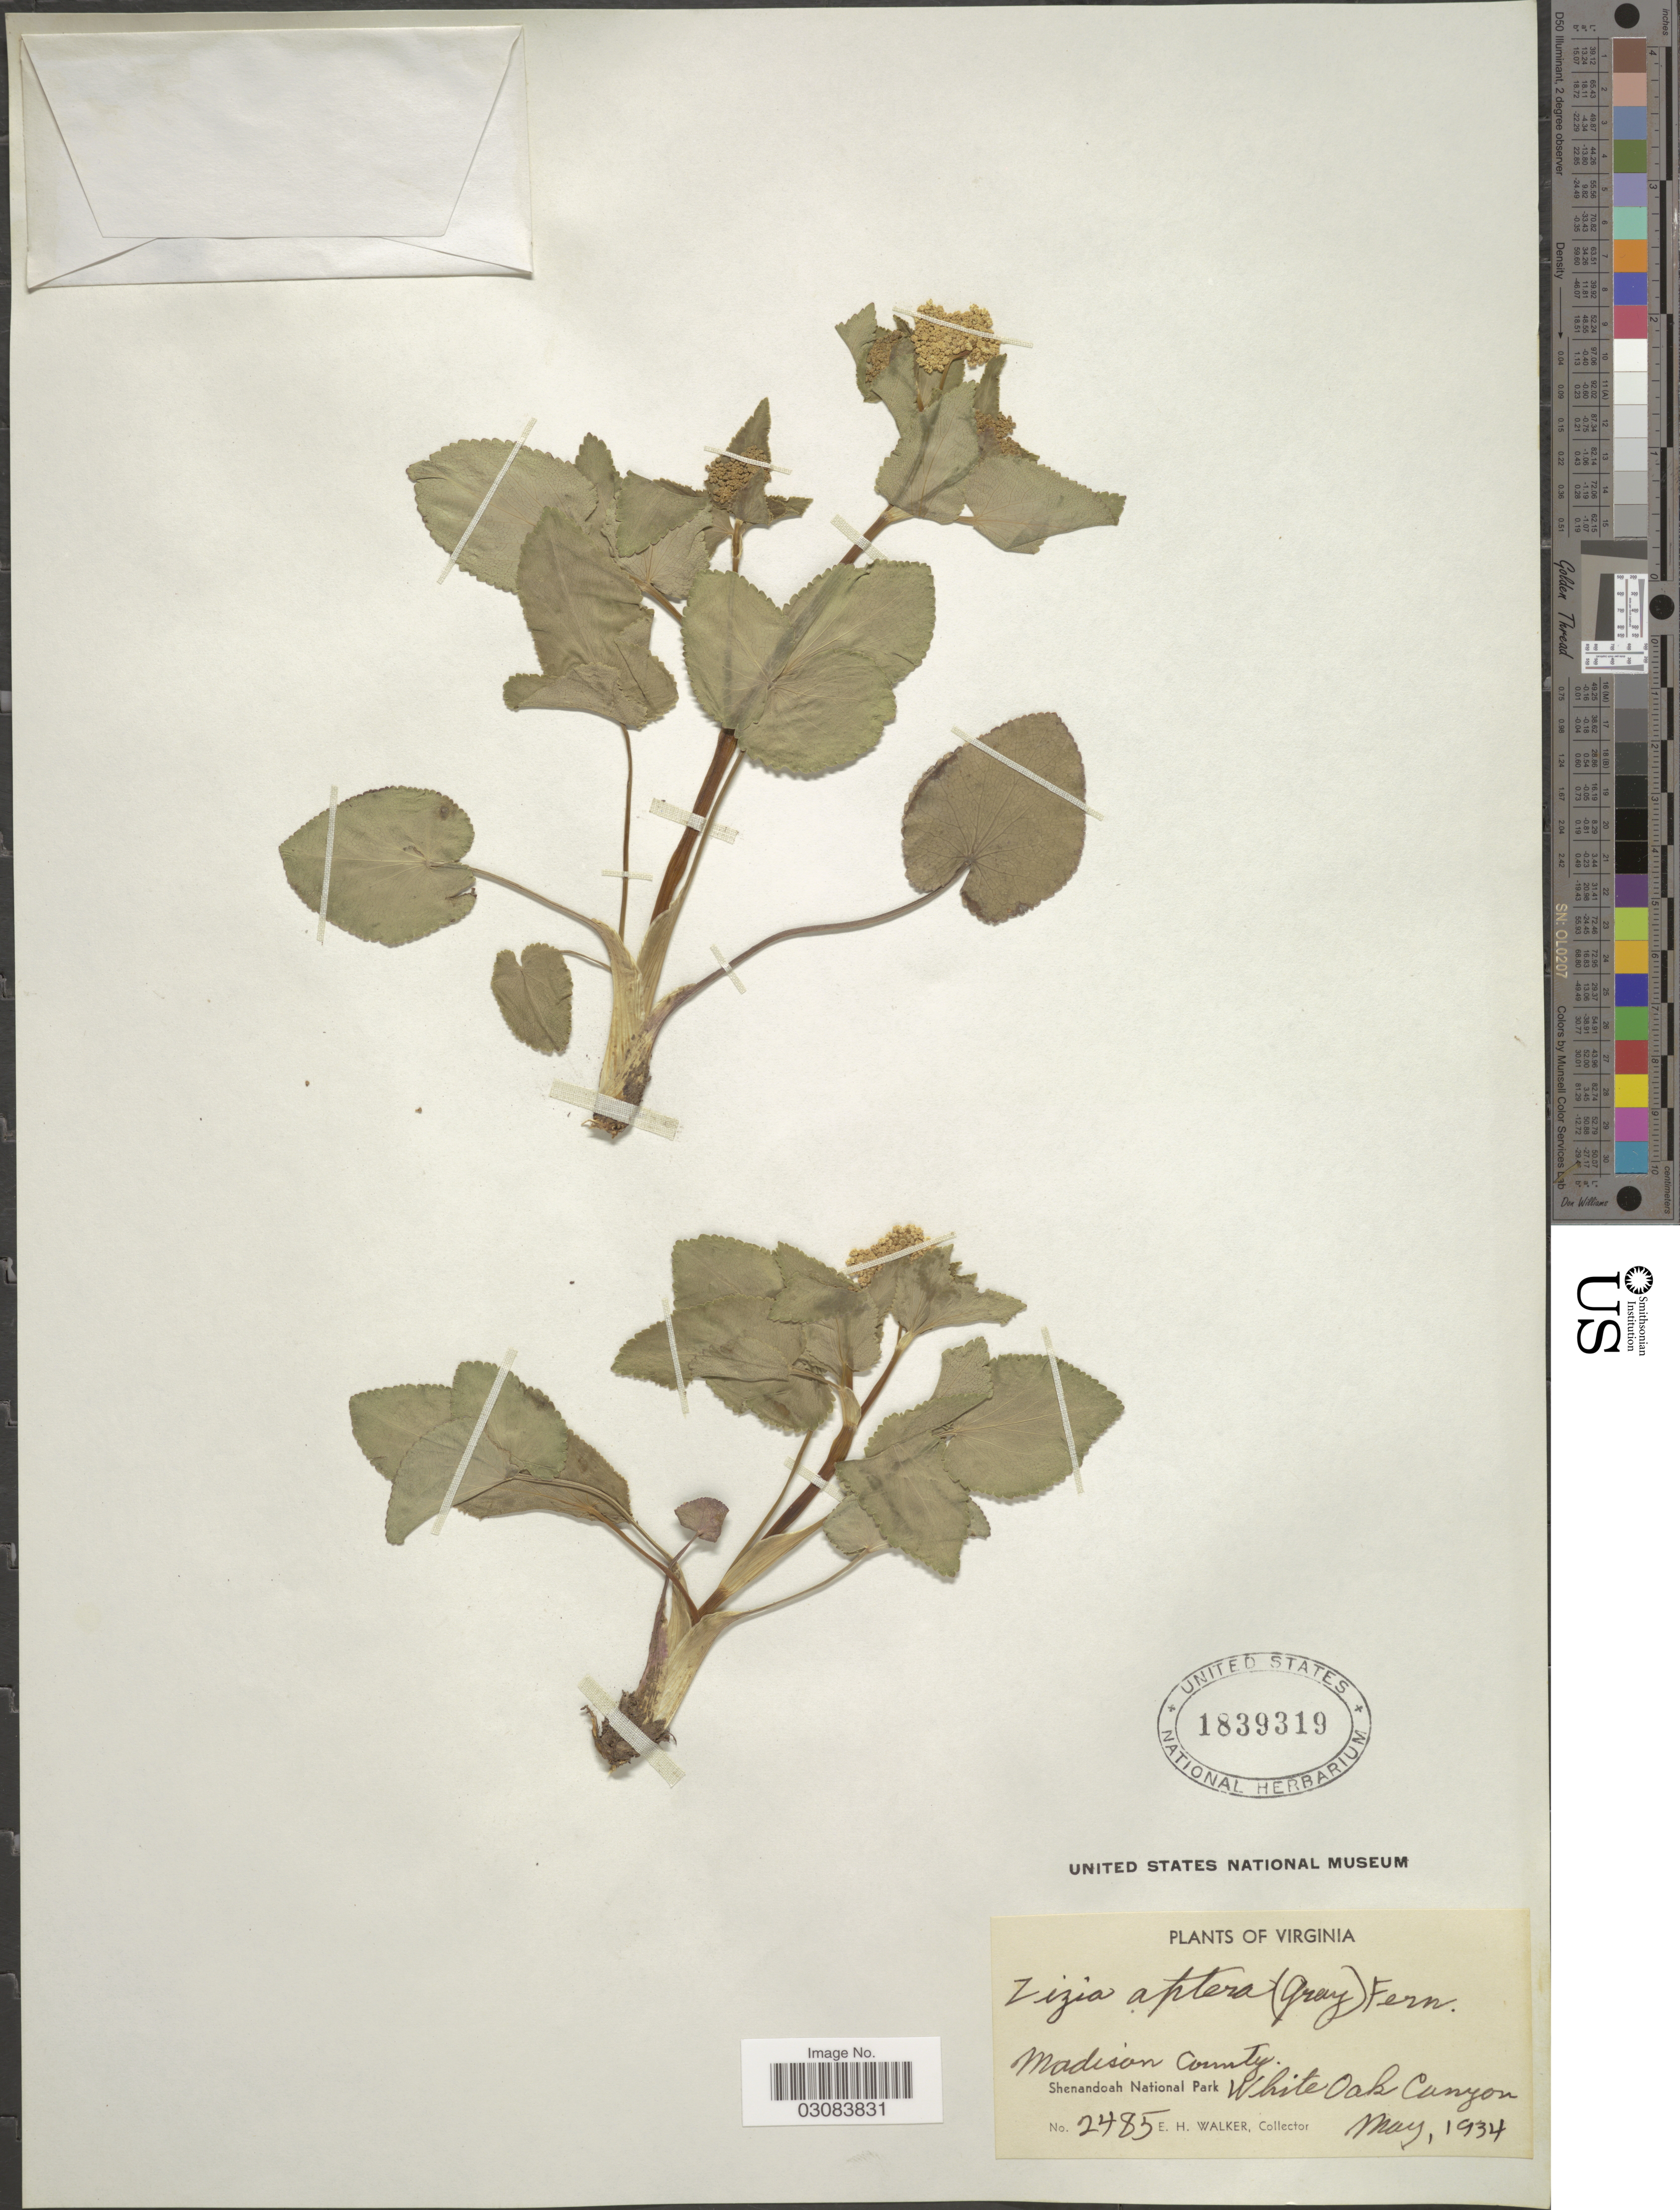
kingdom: Plantae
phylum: Tracheophyta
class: Magnoliopsida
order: Apiales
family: Apiaceae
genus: Zizia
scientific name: Zizia aptera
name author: (A. Gray) Fernald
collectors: E. H. Walker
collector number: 2485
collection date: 1934-05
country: United States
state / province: Virginia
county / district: Madison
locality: Shenandoah National Park White Oak Canyon.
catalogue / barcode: US 1839319